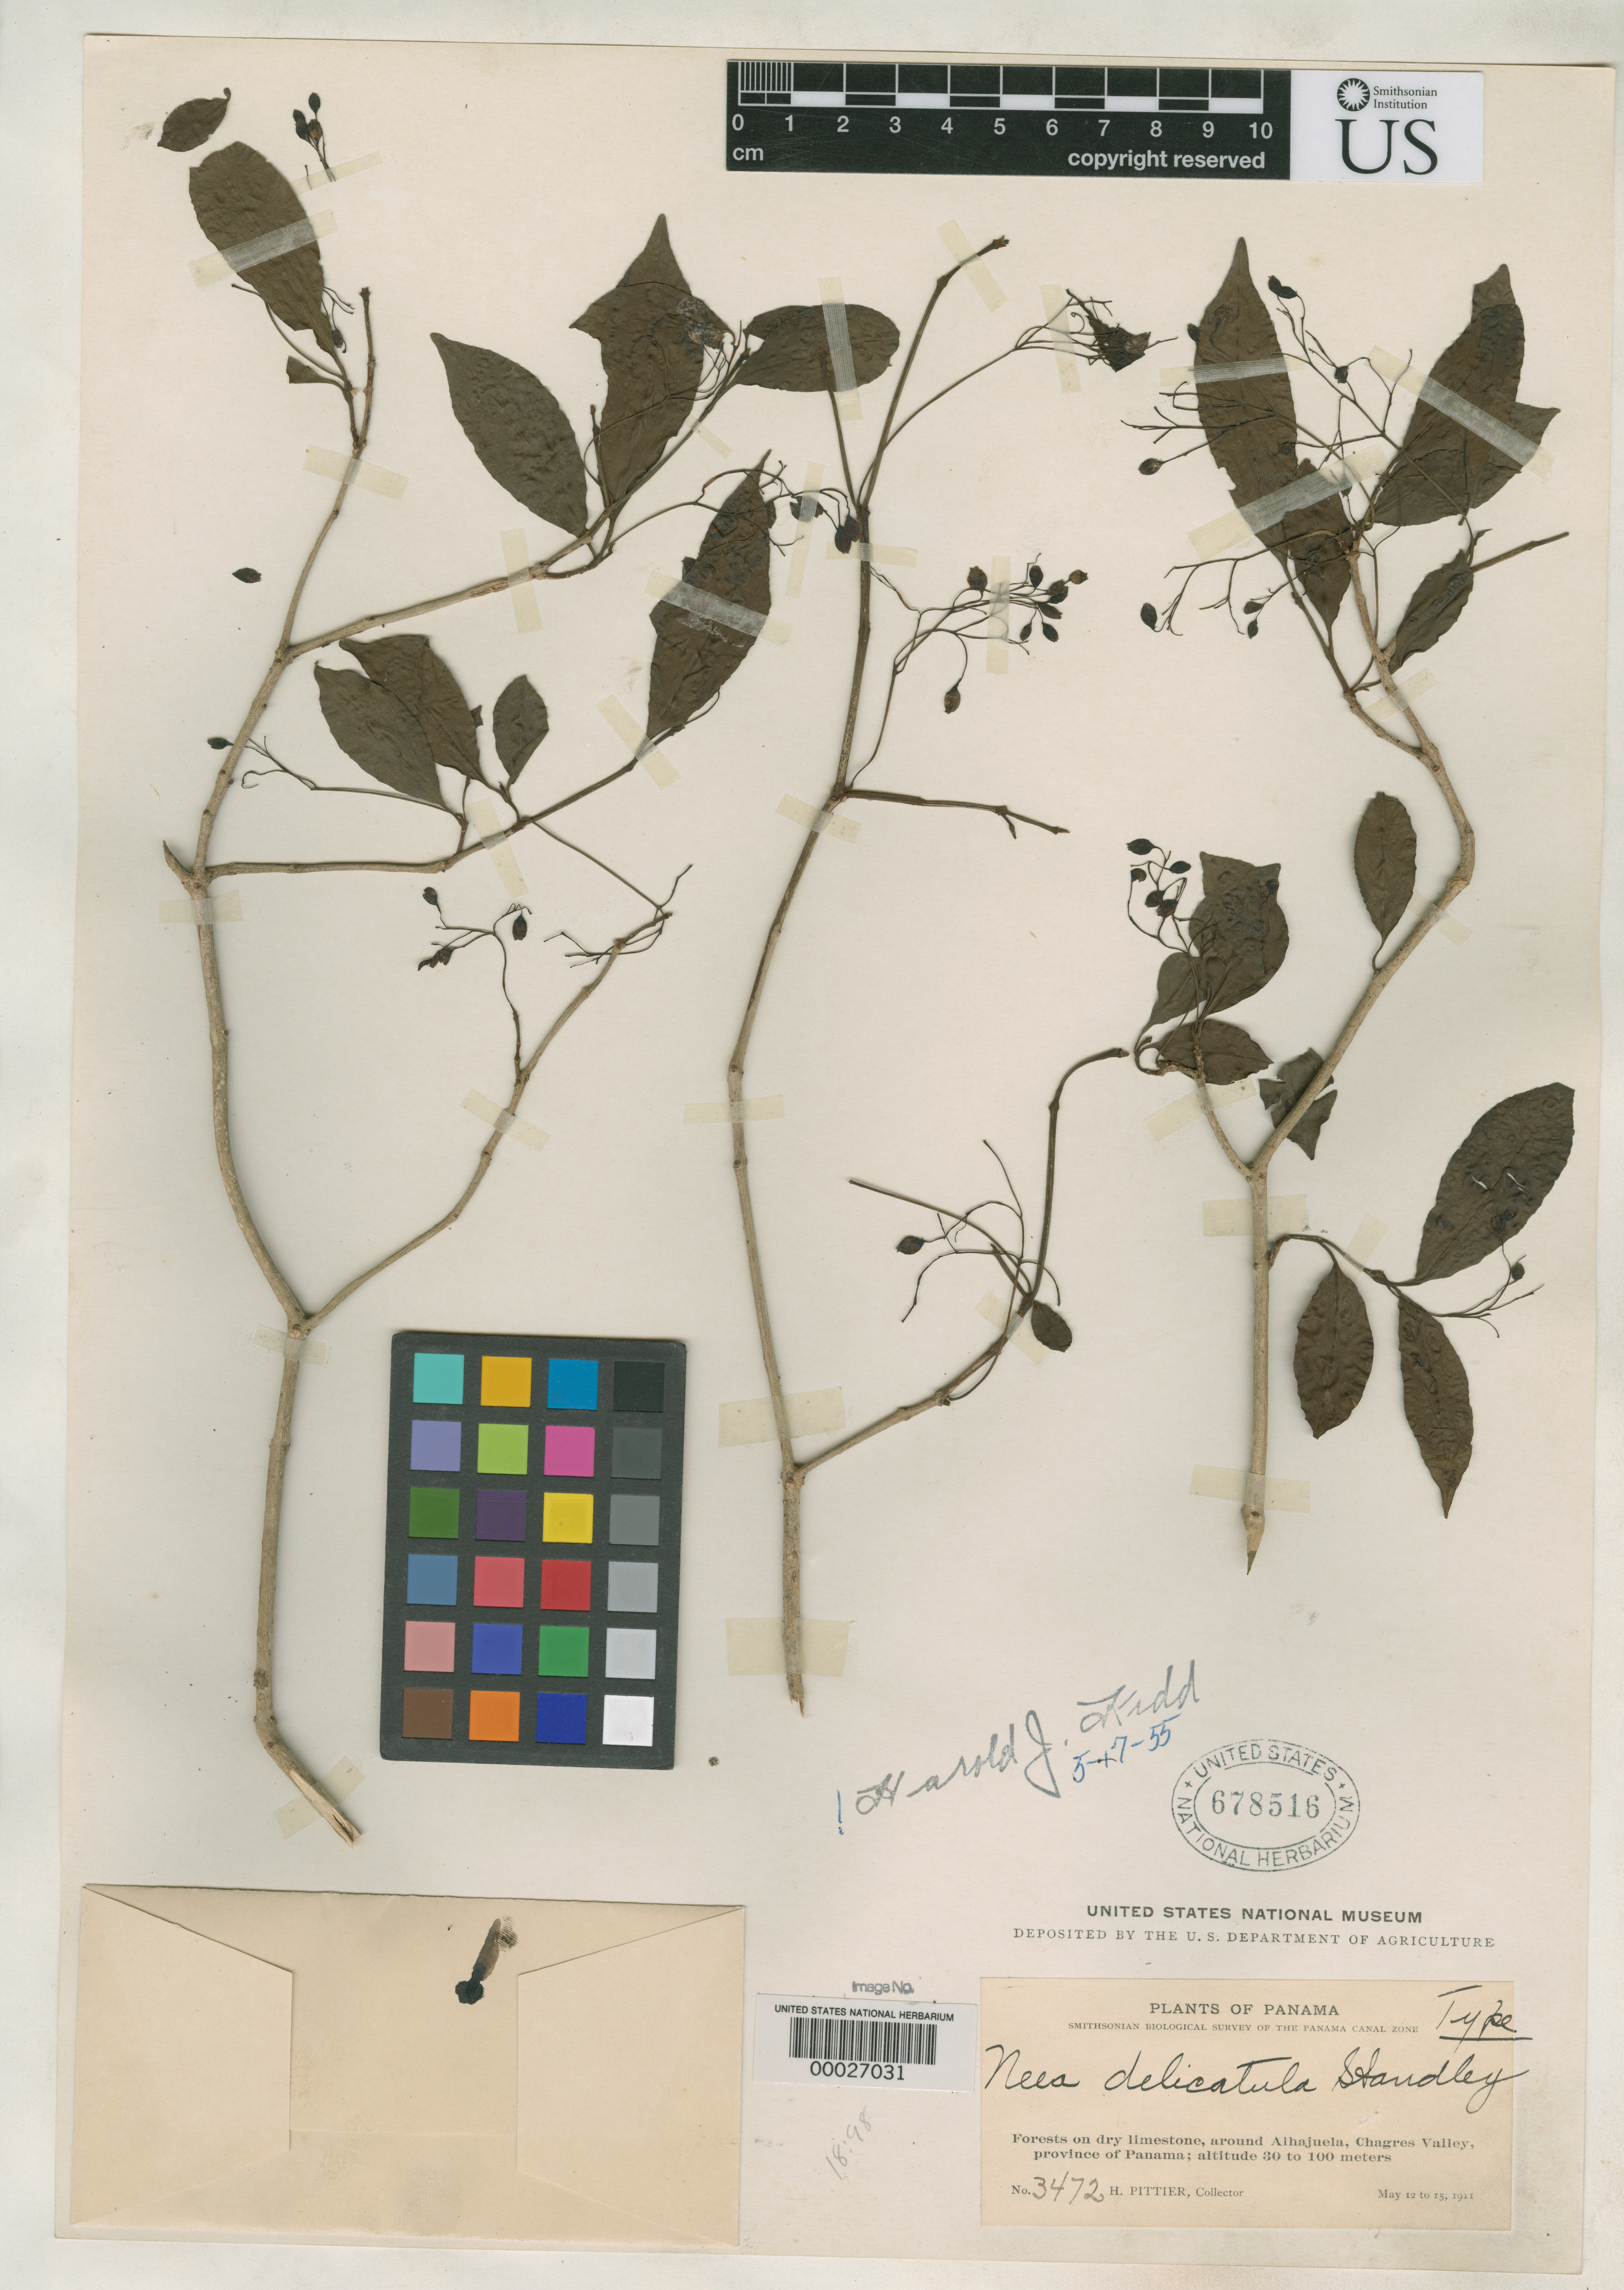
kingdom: Plantae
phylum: Tracheophyta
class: Magnoliopsida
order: Caryophyllales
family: Nyctaginaceae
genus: Neea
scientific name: Neea delicatula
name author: Standl.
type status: Holotype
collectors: H. F. Pittier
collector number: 3472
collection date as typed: May 1911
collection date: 1911-05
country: Panama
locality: Alhajuela, Chagres Valley.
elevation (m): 30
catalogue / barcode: US 678516